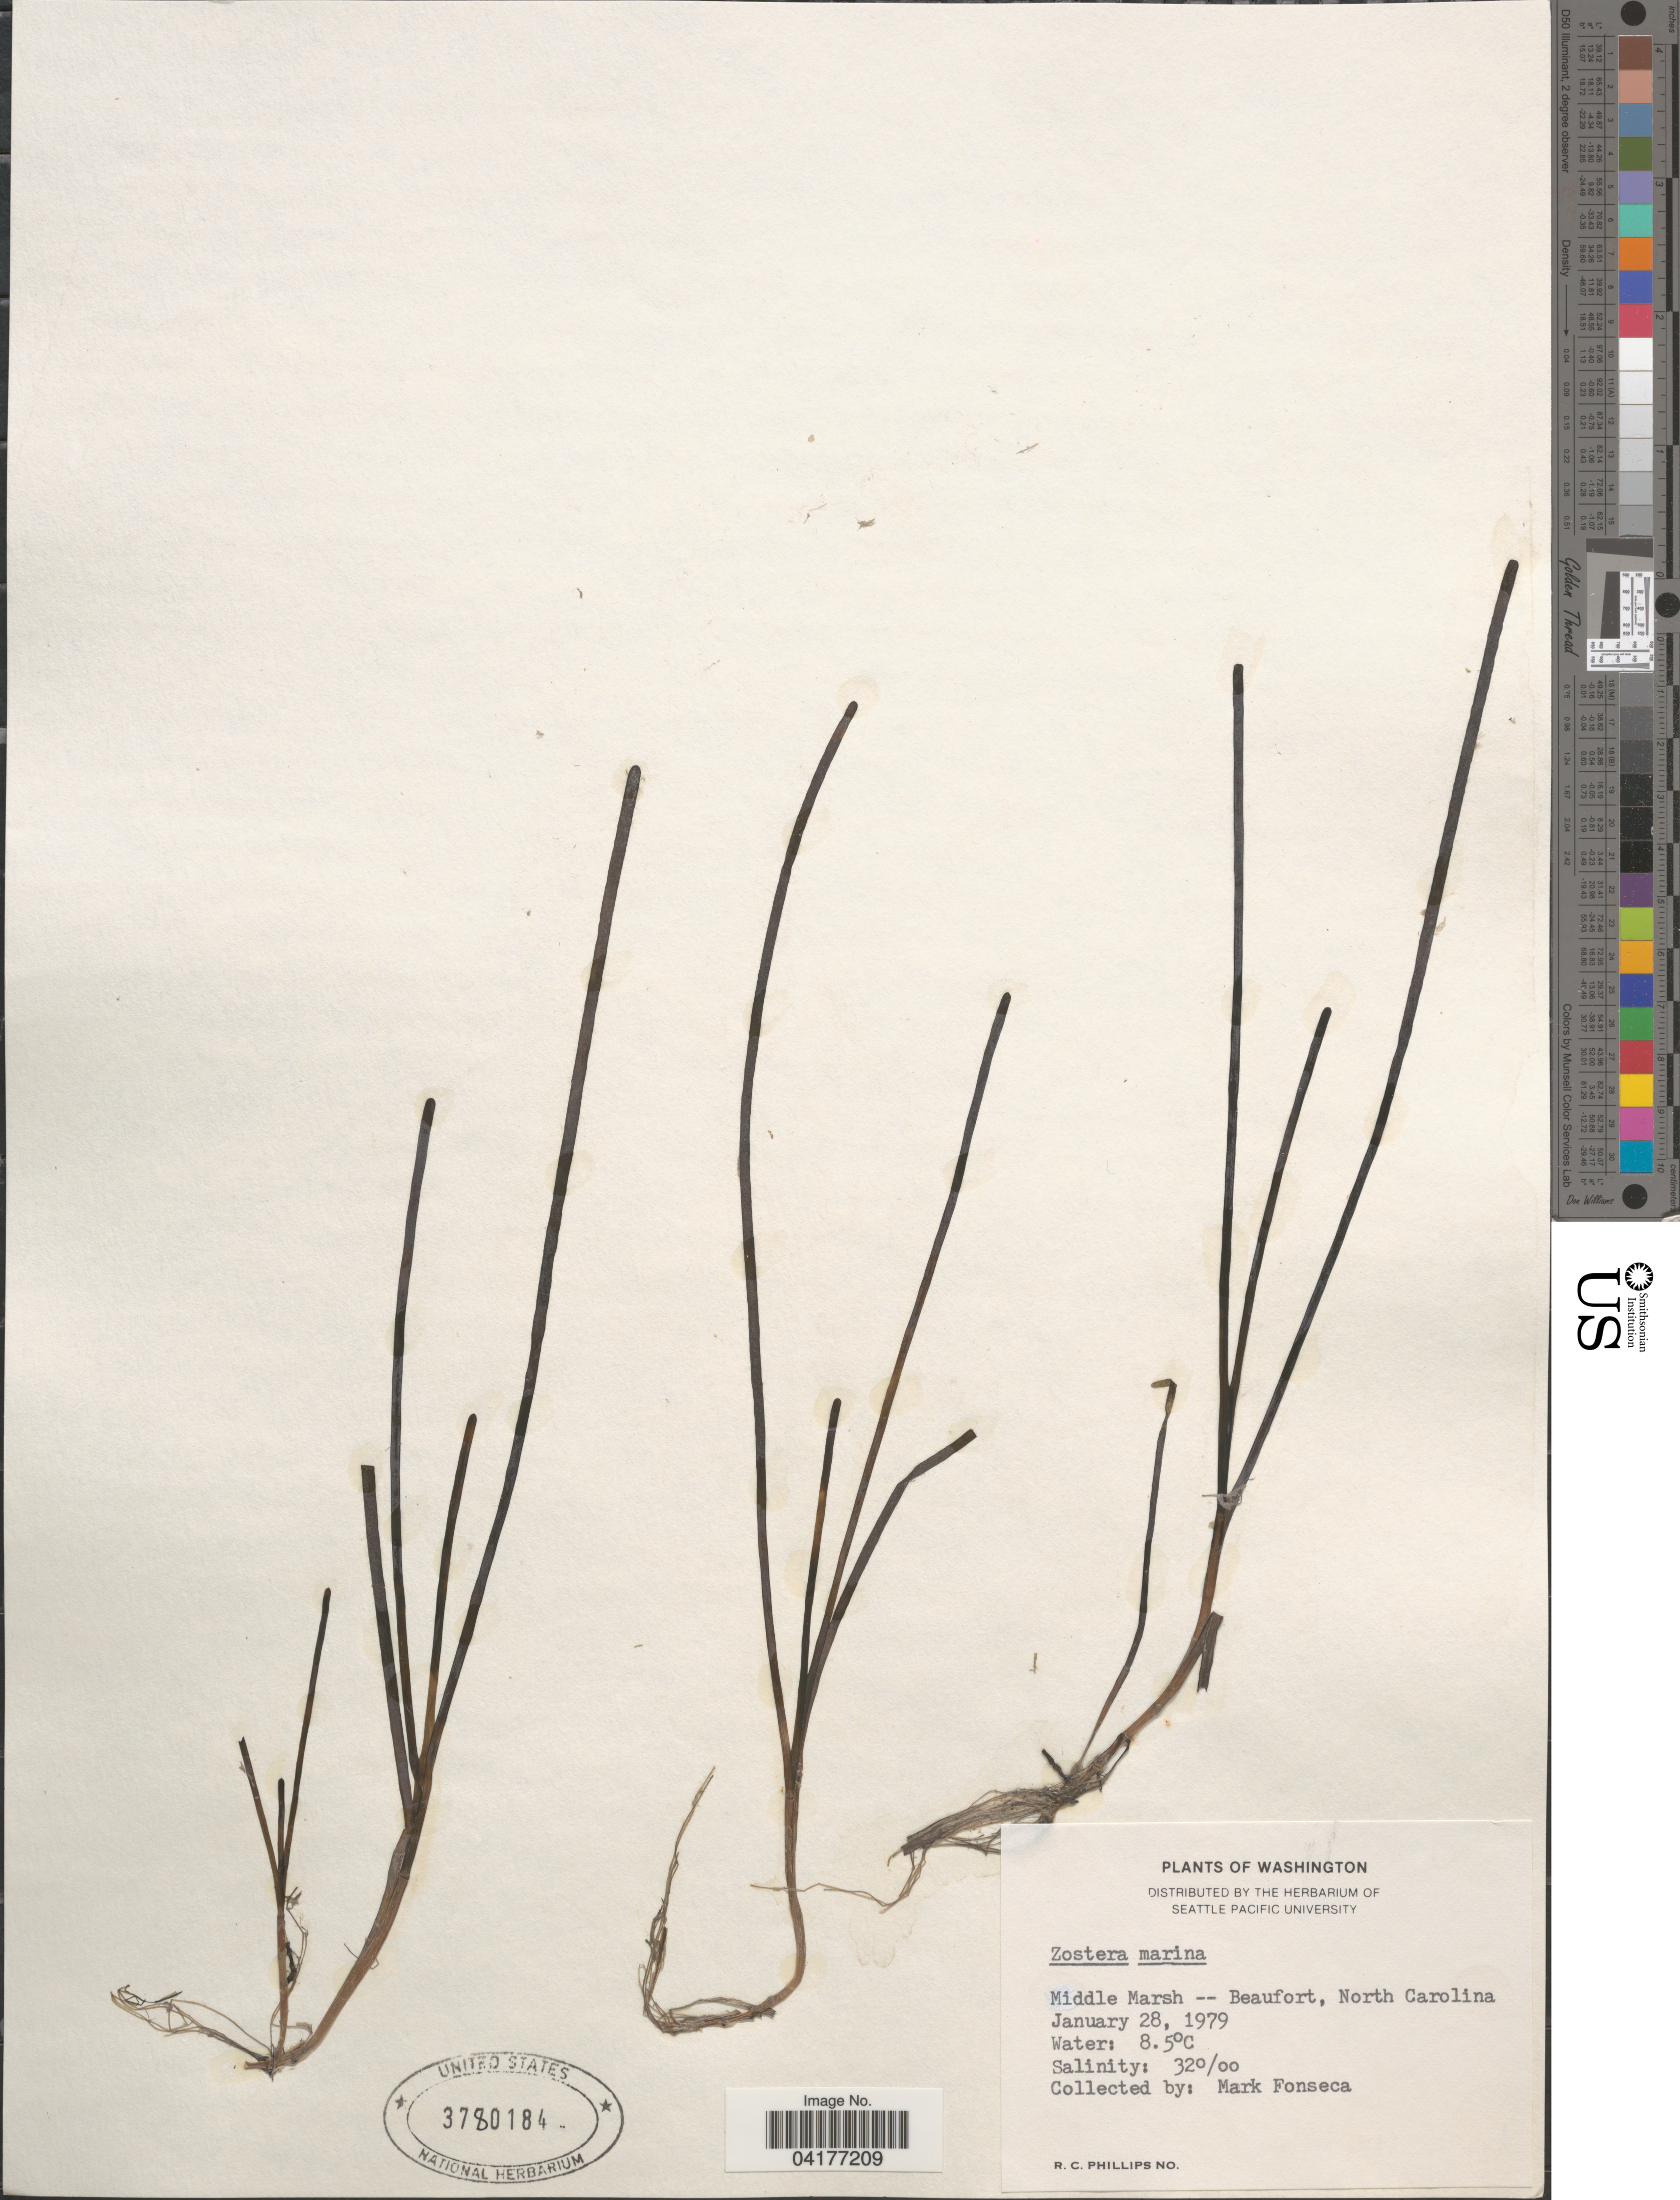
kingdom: Plantae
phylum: Tracheophyta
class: Liliopsida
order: Alismatales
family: Zosteraceae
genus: Zostera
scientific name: Zostera marina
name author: L.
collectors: M. Fonseca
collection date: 1979-01-28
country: United States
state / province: North Carolina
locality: Middle Marsh -- Beaufort.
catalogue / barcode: US 3780184